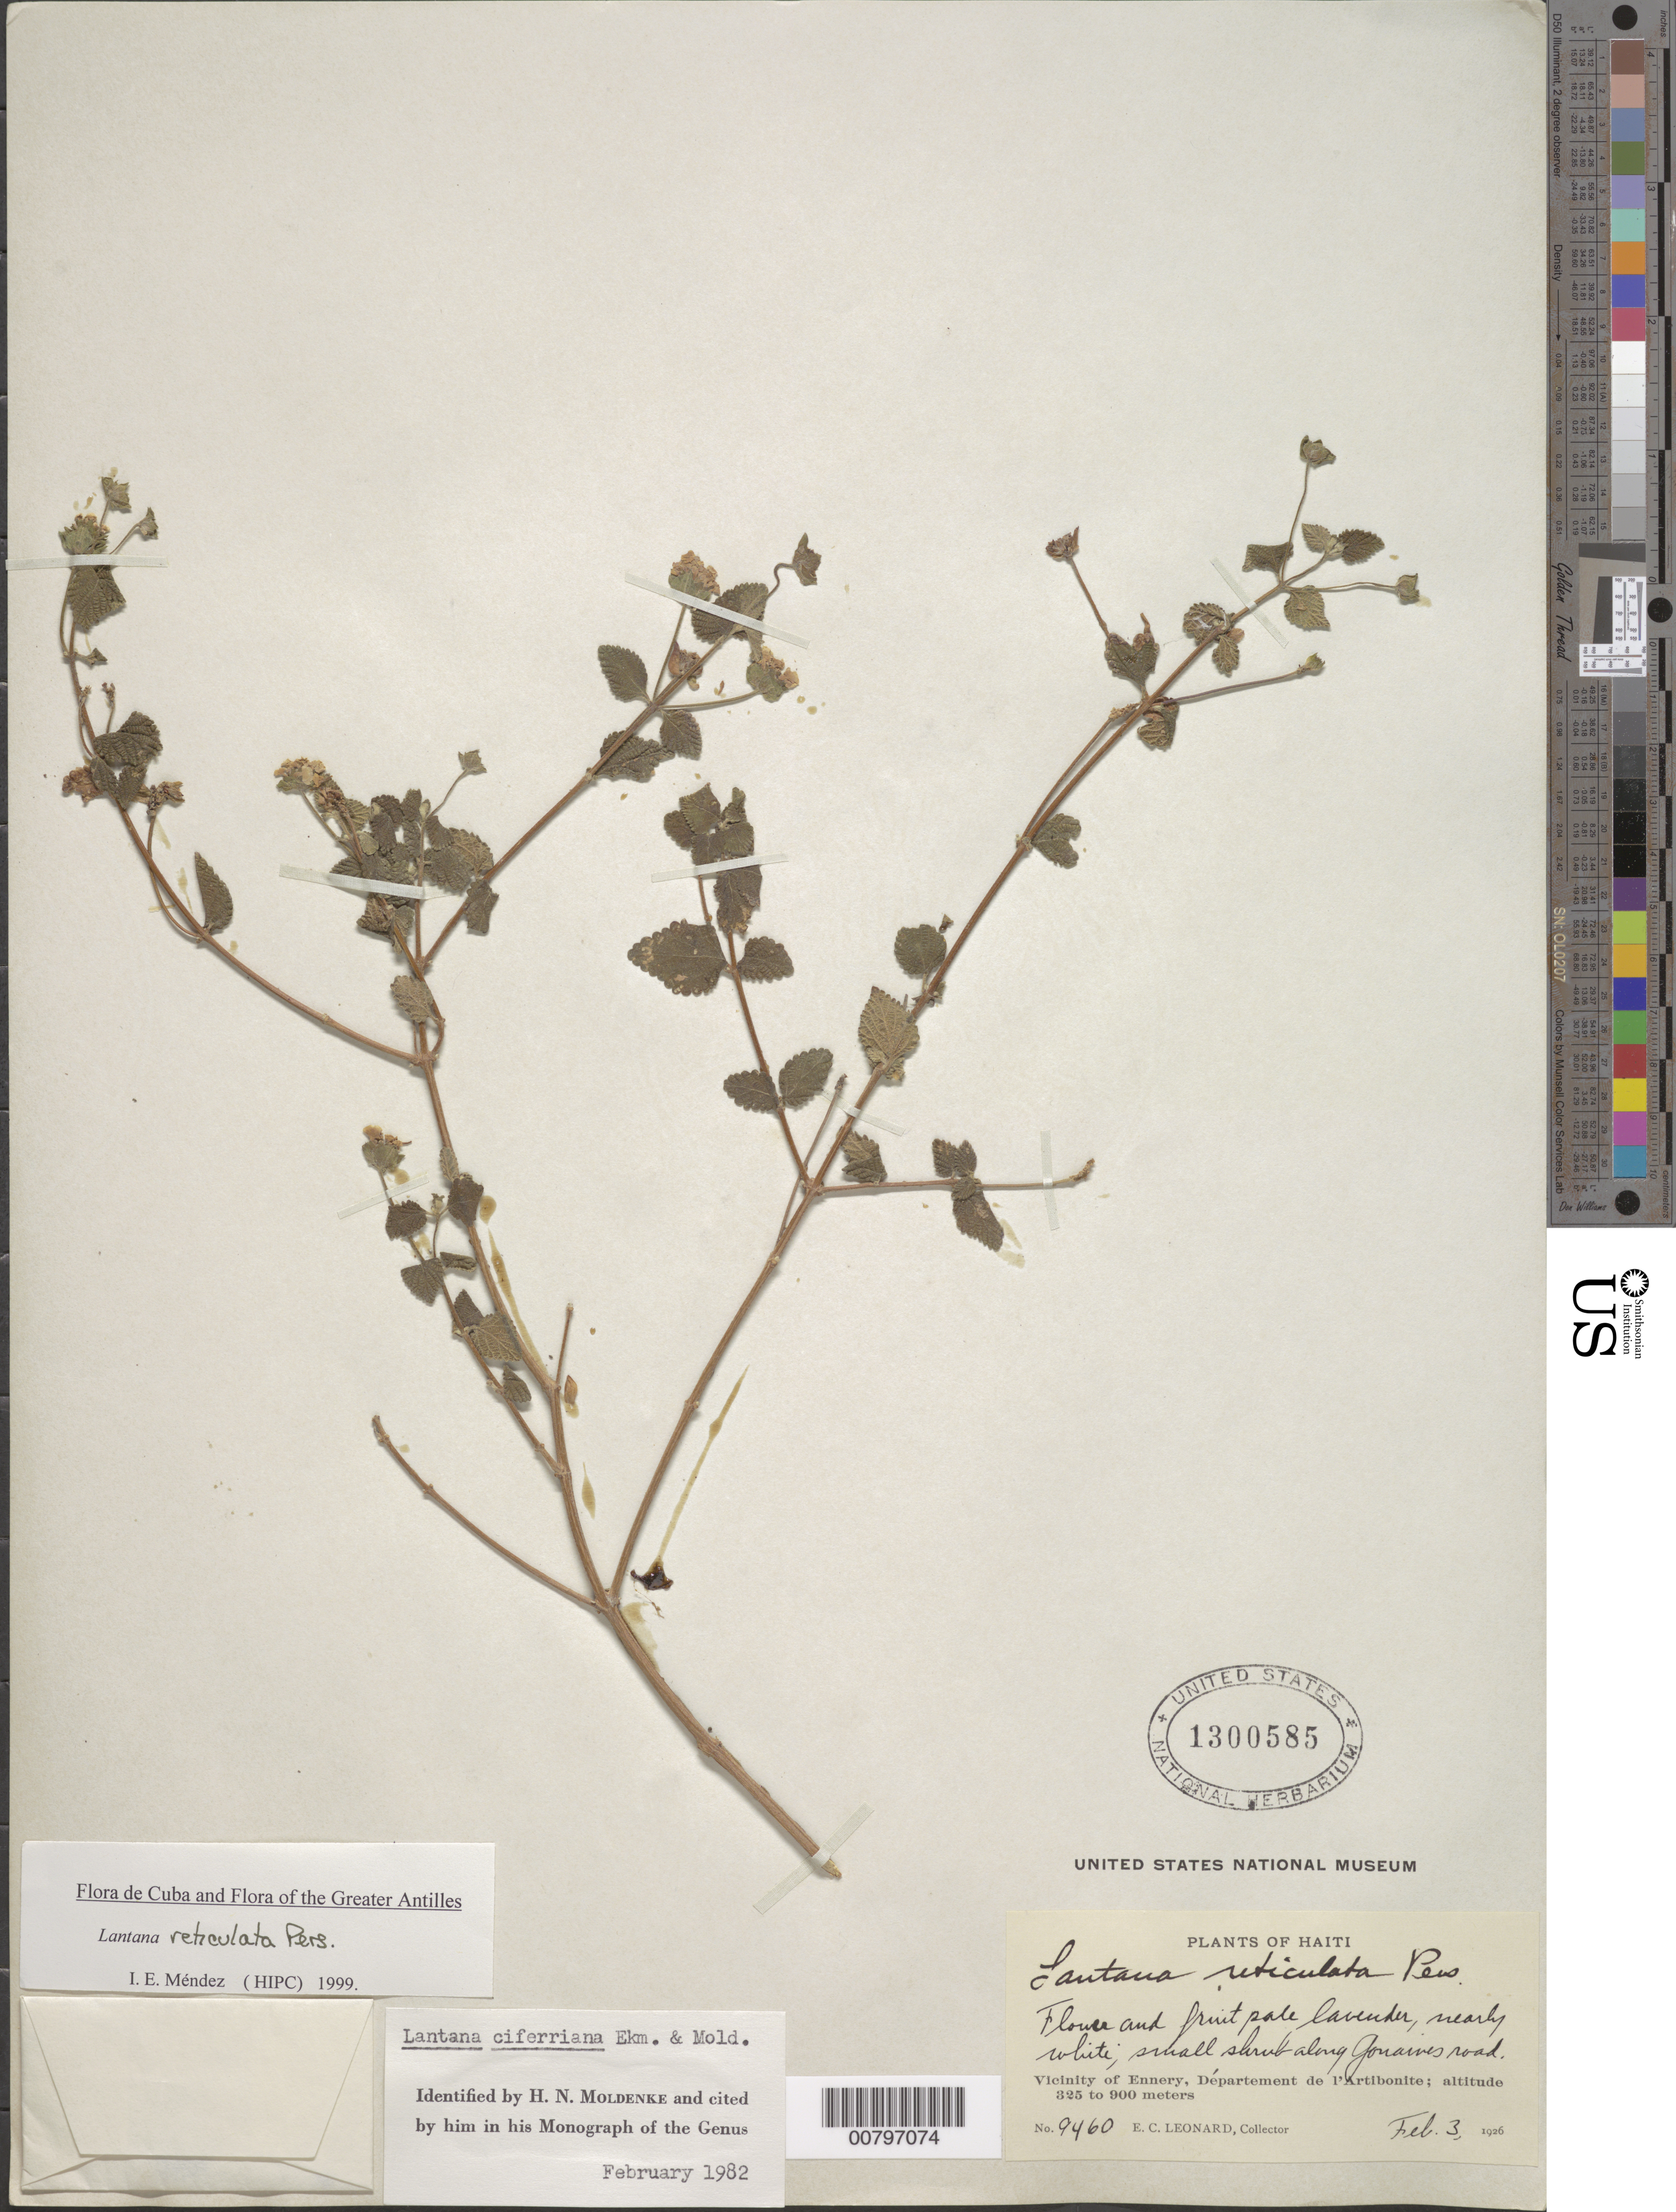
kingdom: Plantae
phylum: Tracheophyta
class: Magnoliopsida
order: Lamiales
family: Verbenaceae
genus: Lantana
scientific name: Lantana reticulata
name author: Pers.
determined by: Méndez, Isidro E., (HIPC)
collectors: E. C. Leonard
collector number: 9460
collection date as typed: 03 Feb 1926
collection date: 1926-02-03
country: Haiti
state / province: Artibonite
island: Hispaniola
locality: Vicinity of Ennery. Gonaives road.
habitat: Road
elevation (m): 352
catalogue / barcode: US 1300585